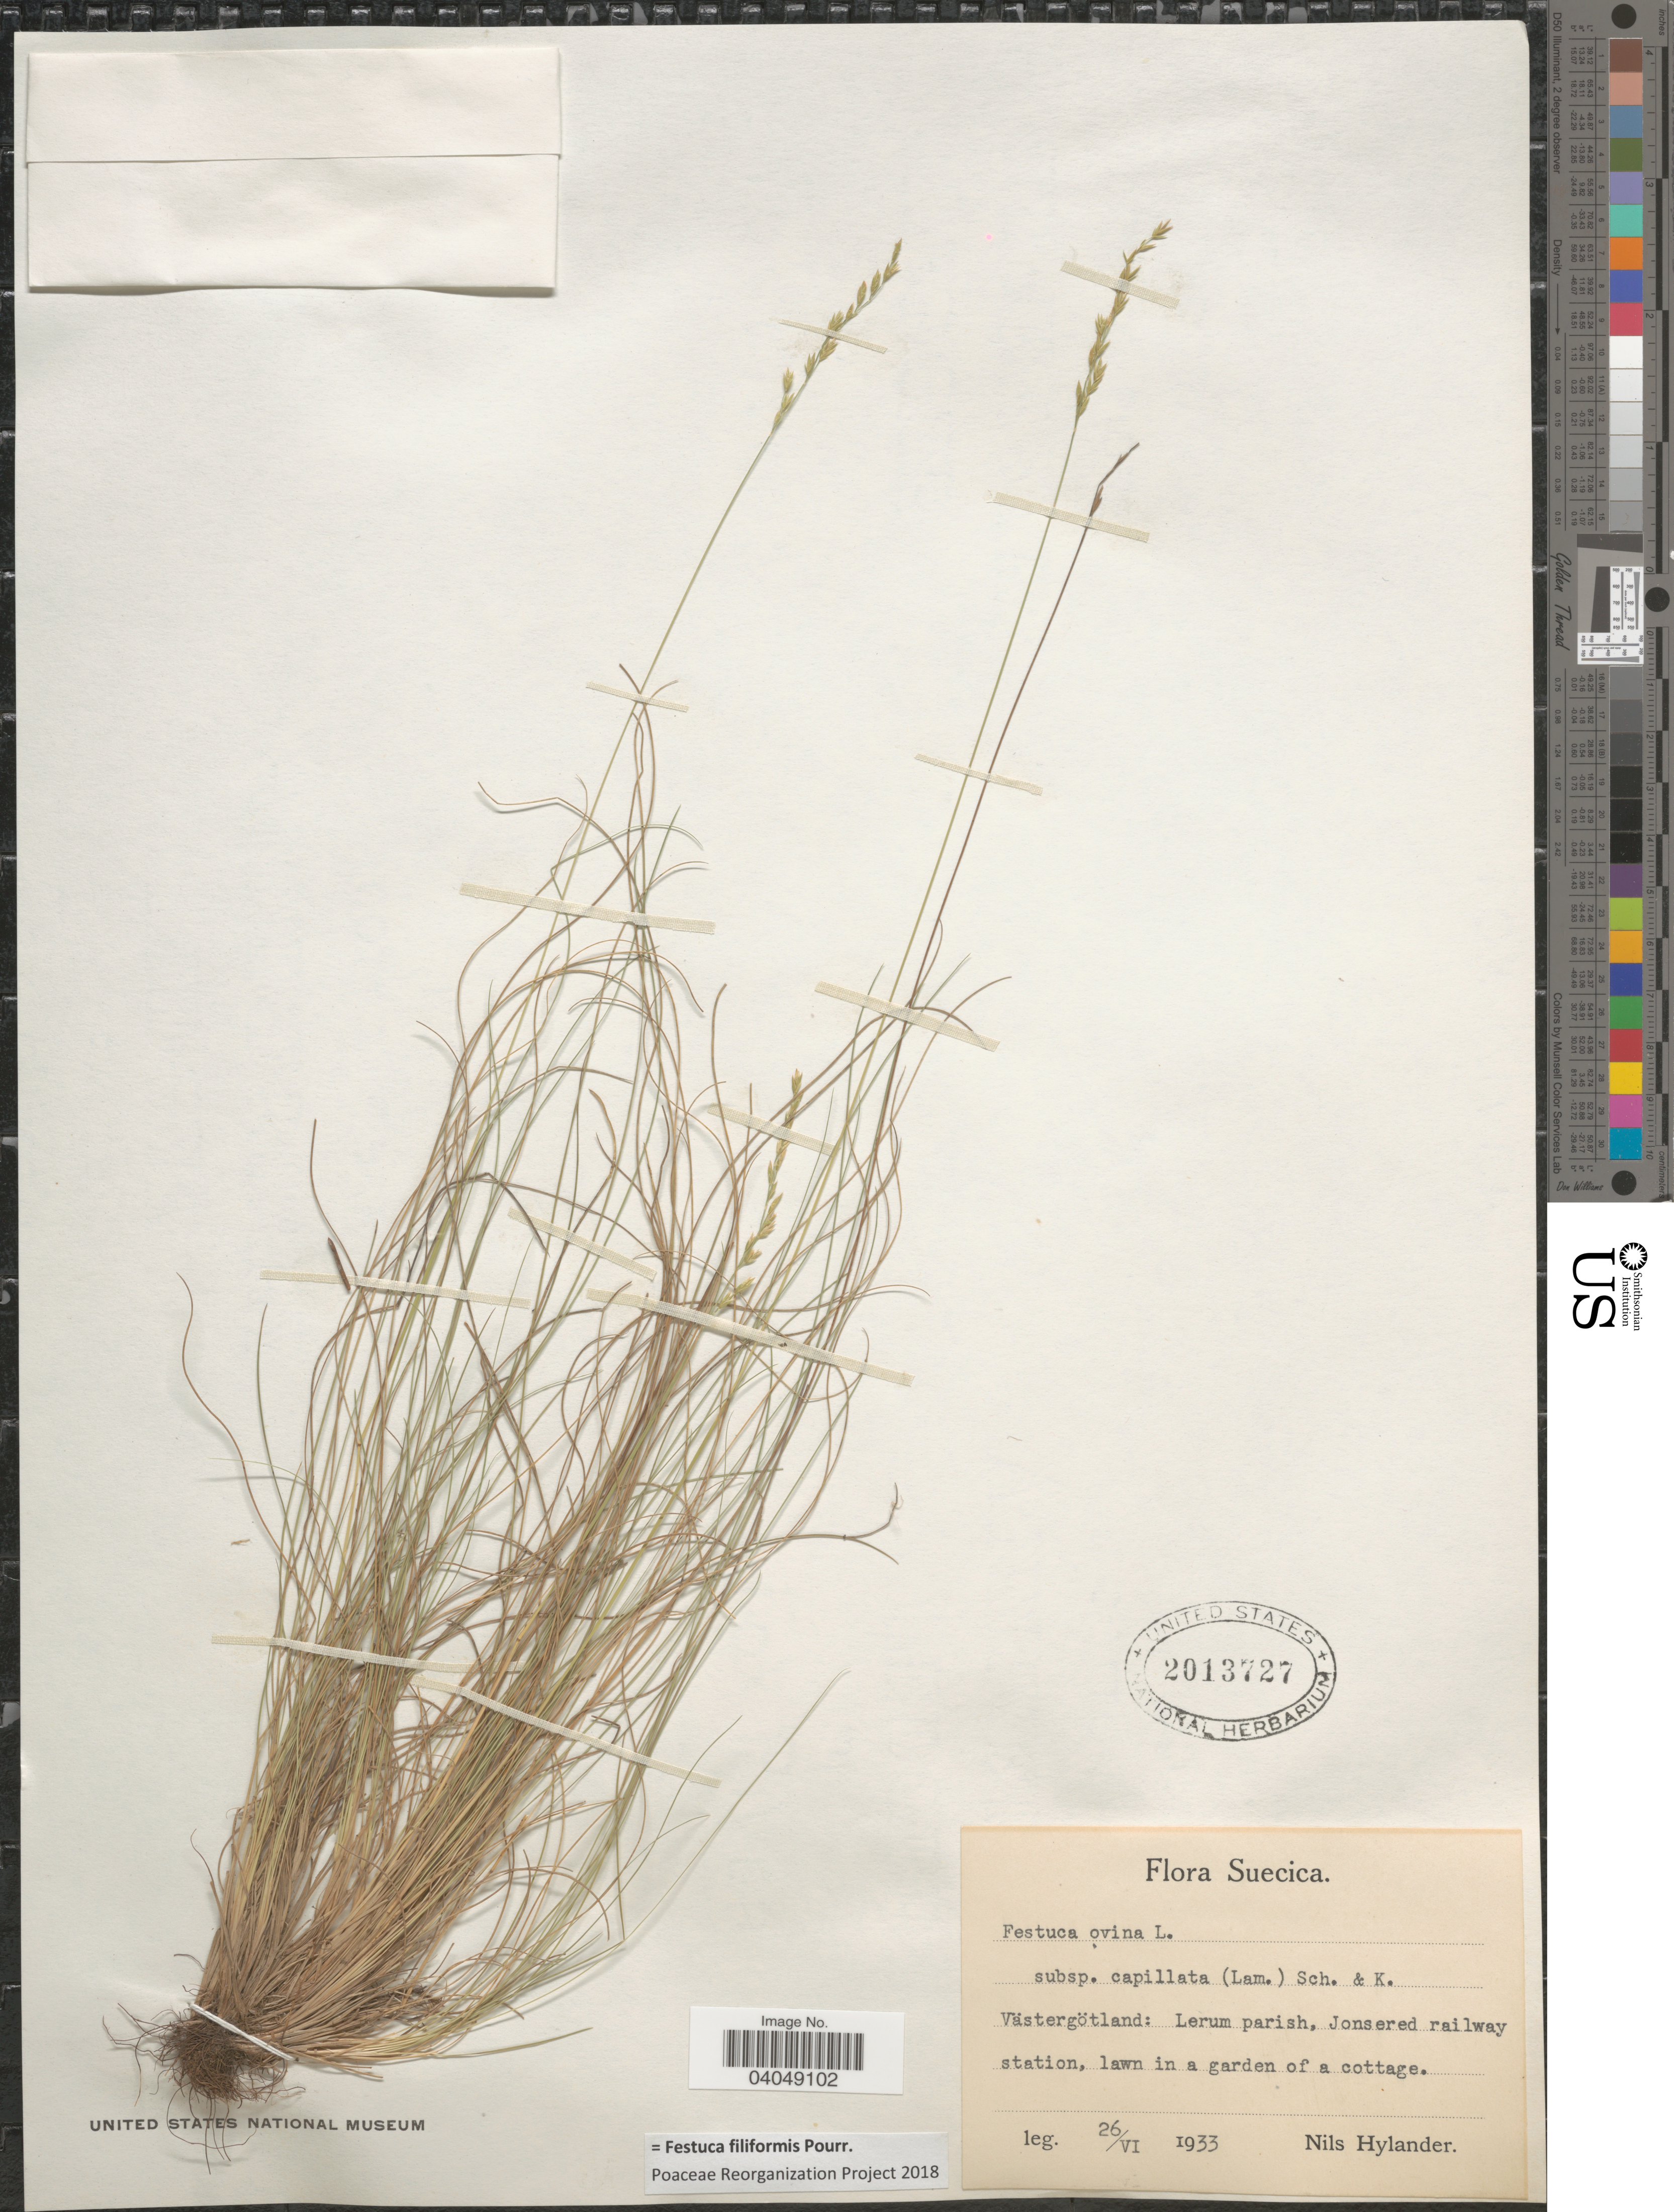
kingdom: Plantae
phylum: Tracheophyta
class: Liliopsida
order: Poales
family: Poaceae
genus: Festuca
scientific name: Festuca filiformis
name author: Pourr.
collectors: N. Hylander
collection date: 1933-06-26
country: Sweden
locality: Suecica. Västergötland: Lerum parish, Jonsered railway station, lawn in a garden of a cottage.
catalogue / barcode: US 2013727